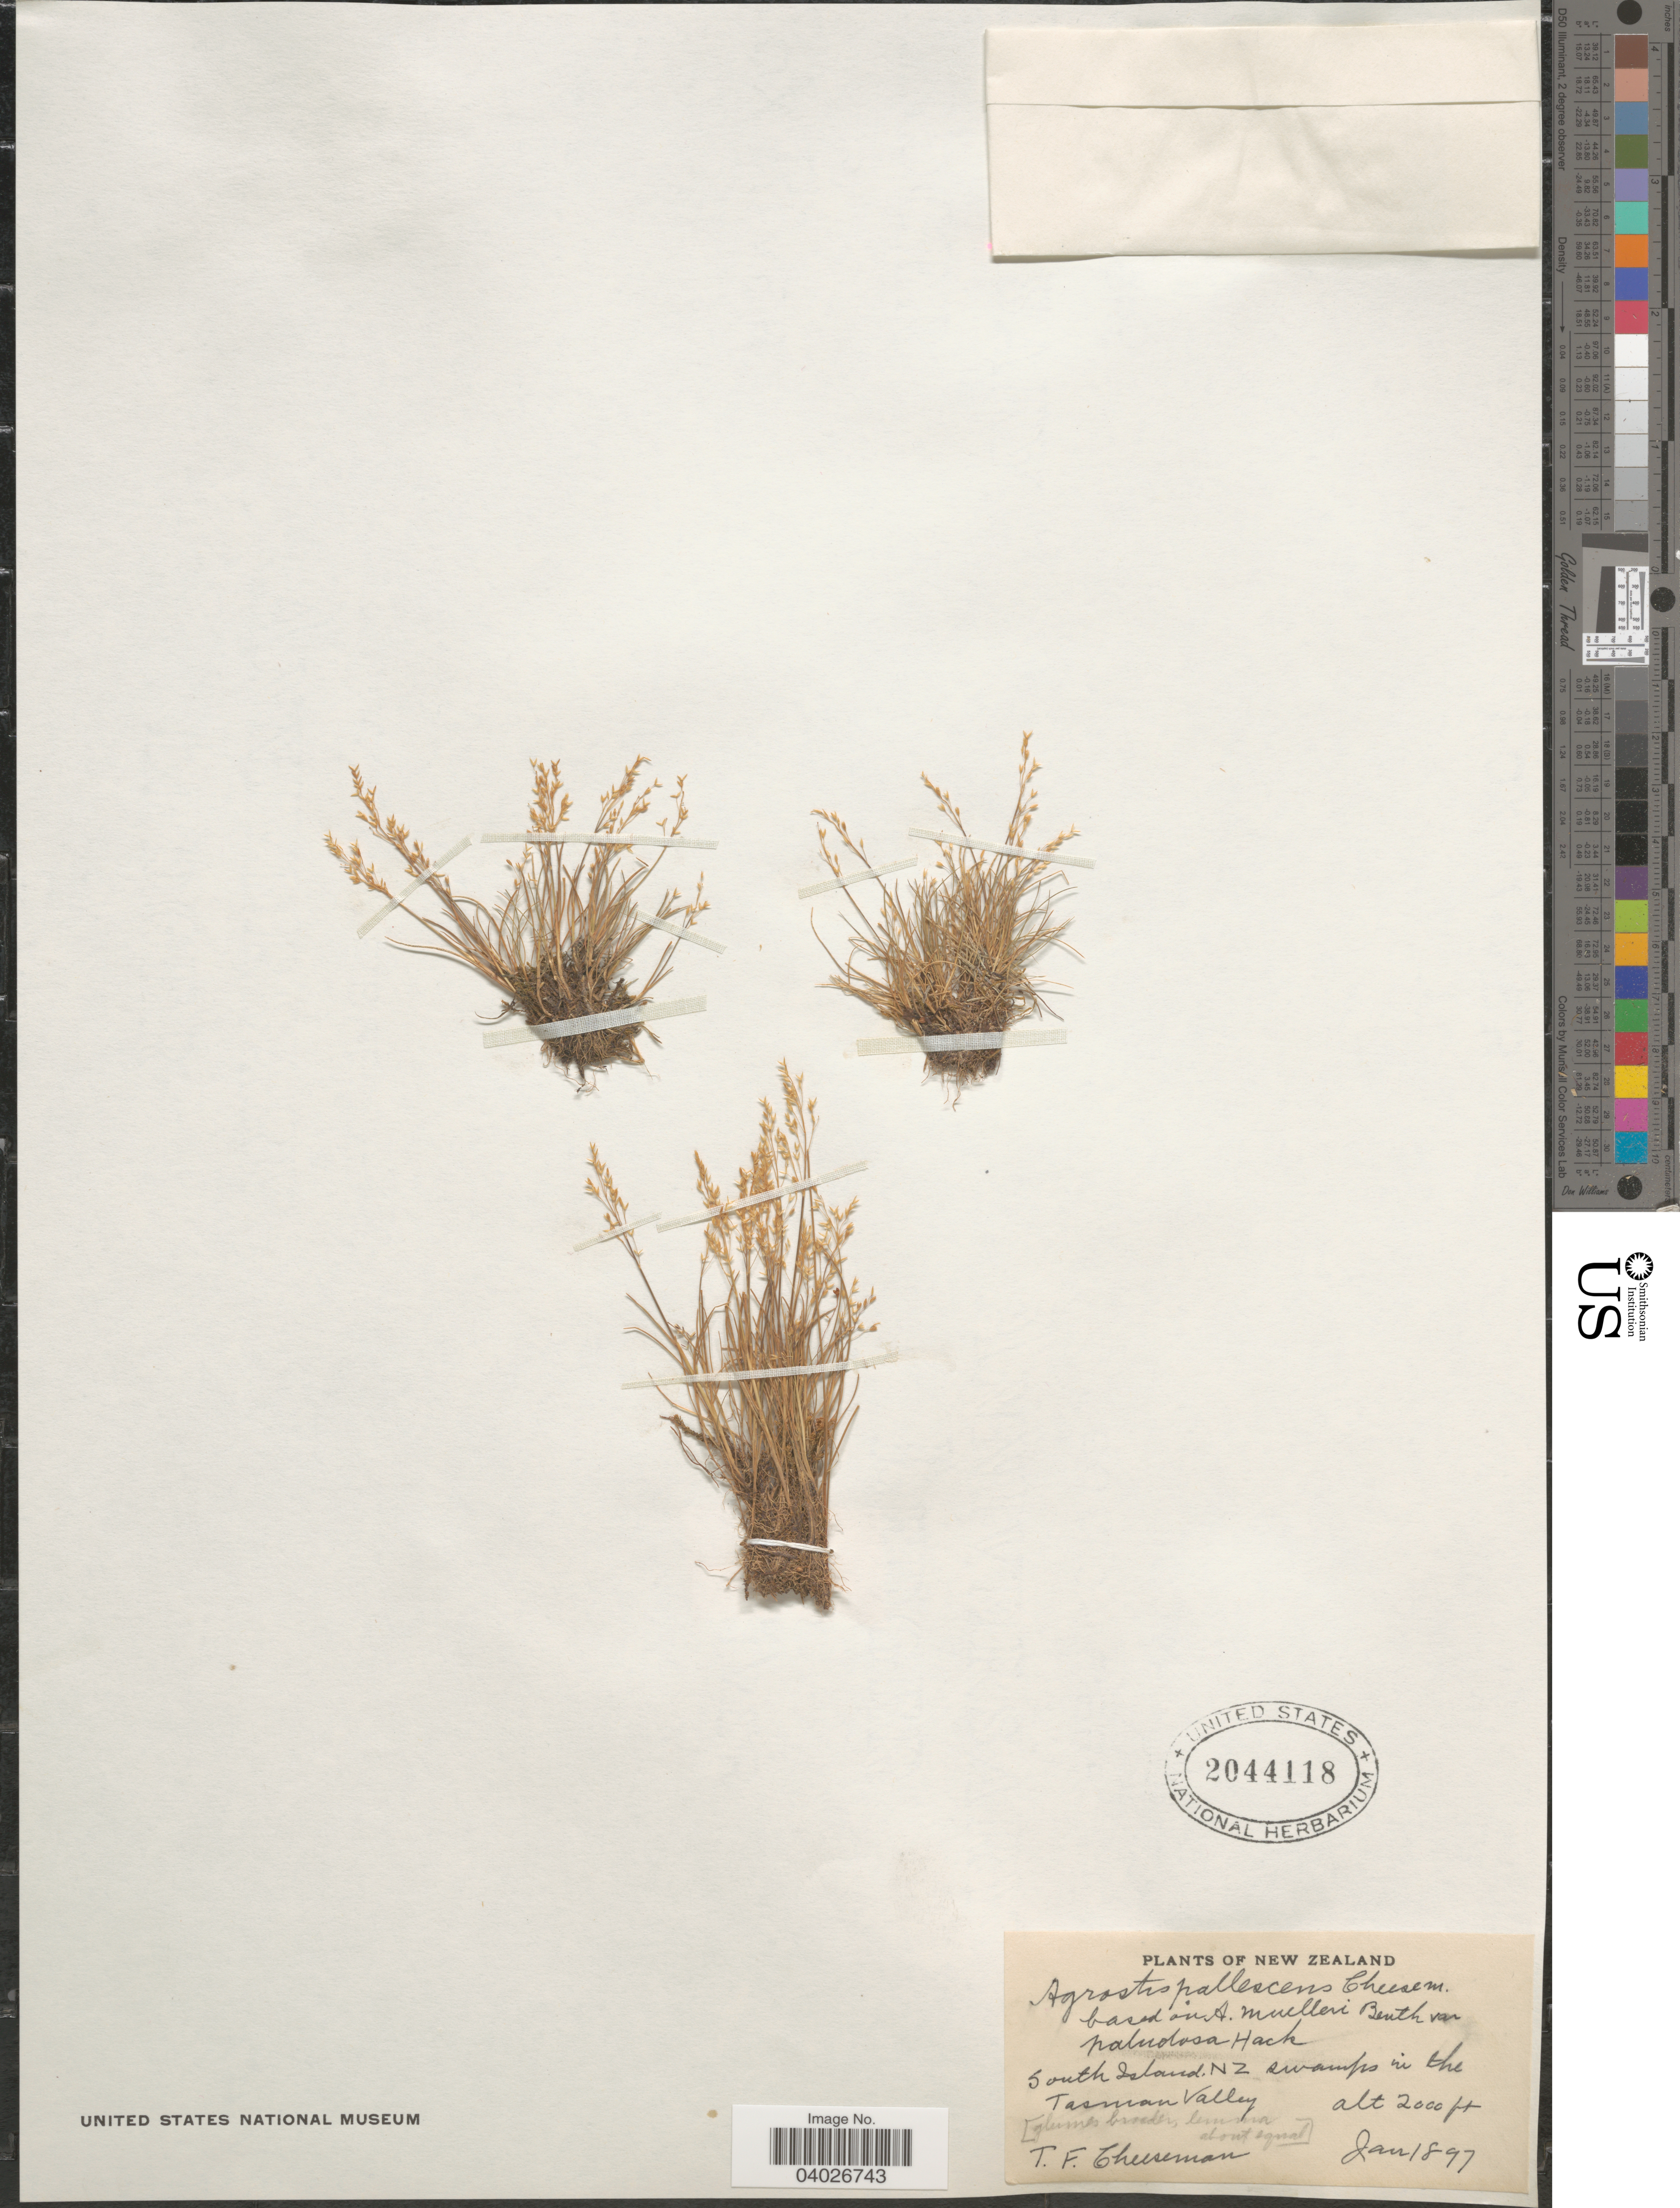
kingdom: Plantae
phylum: Tracheophyta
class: Liliopsida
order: Poales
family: Poaceae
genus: Agrostis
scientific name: Agrostis pallescens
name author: Cheeseman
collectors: T. F. Cheeseman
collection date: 1897-01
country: New Zealand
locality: South Island, NZ swamp in the Tasman Valley.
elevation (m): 610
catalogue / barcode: US 2044118